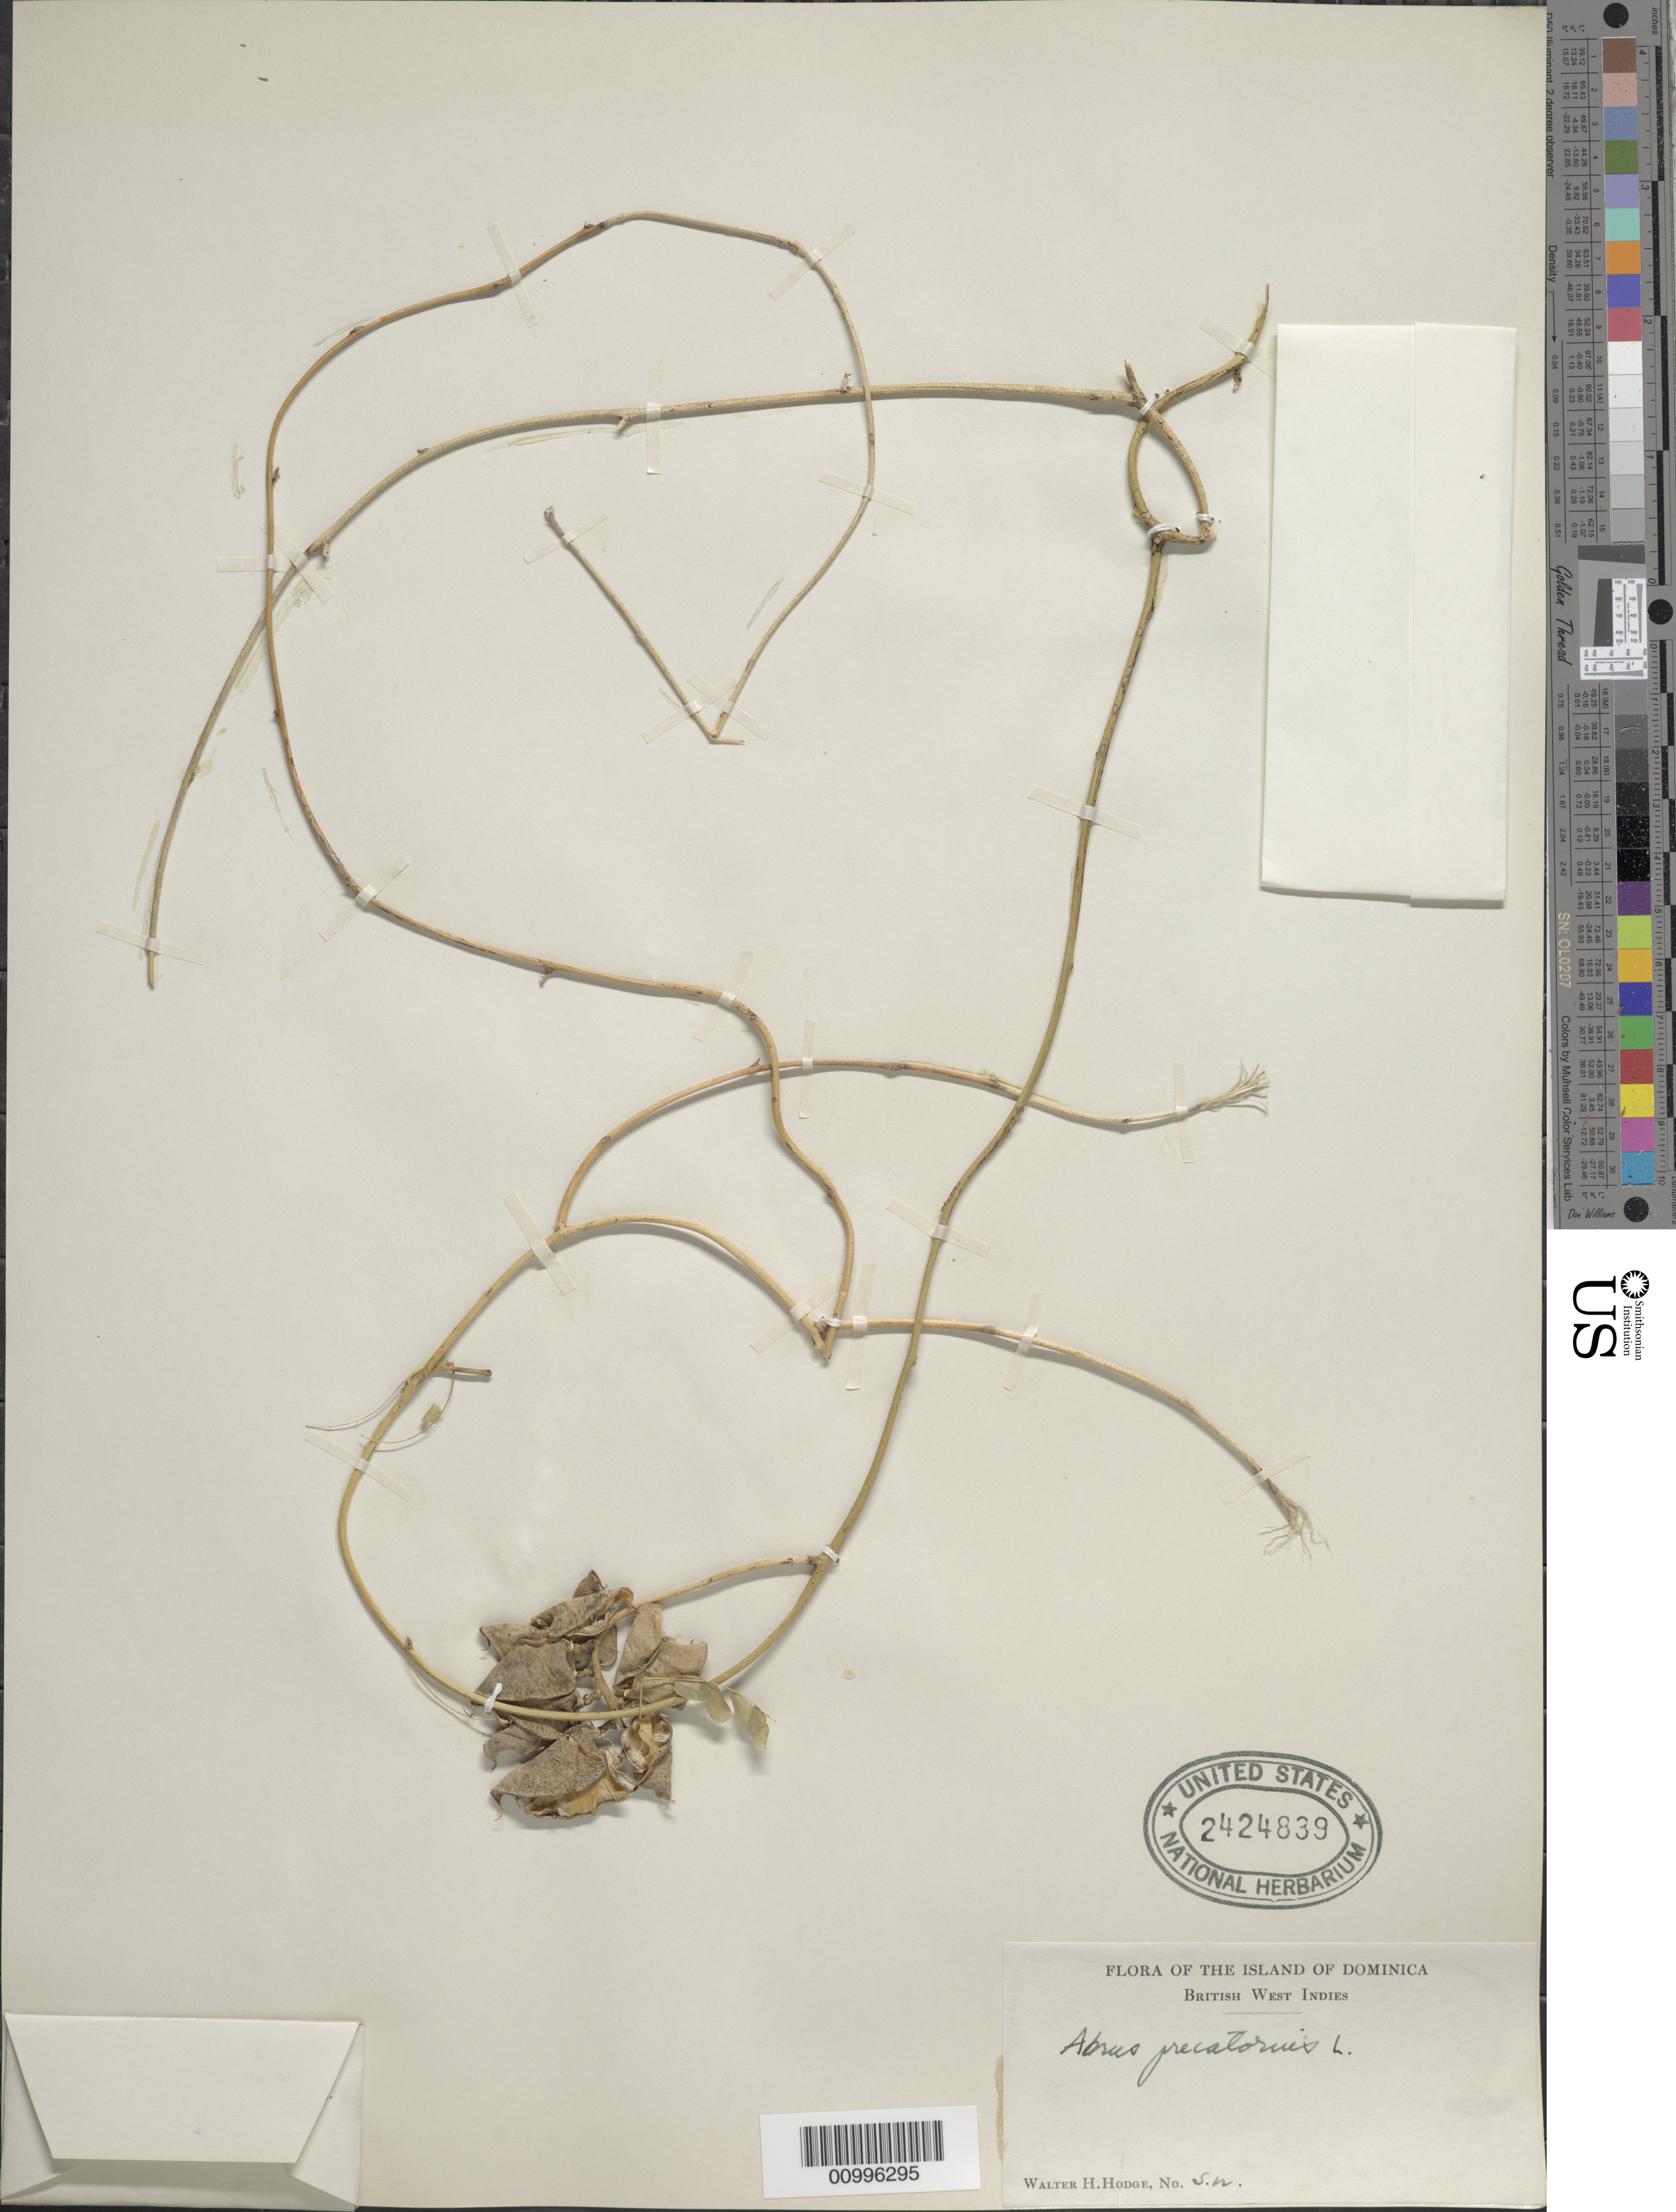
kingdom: Plantae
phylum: Tracheophyta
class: Magnoliopsida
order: Fabales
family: Fabaceae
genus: Abrus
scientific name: Abrus precatorius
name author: L.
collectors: W. Hodge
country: Dominica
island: Dominica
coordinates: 0 N, 0 E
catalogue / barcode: US 2424839